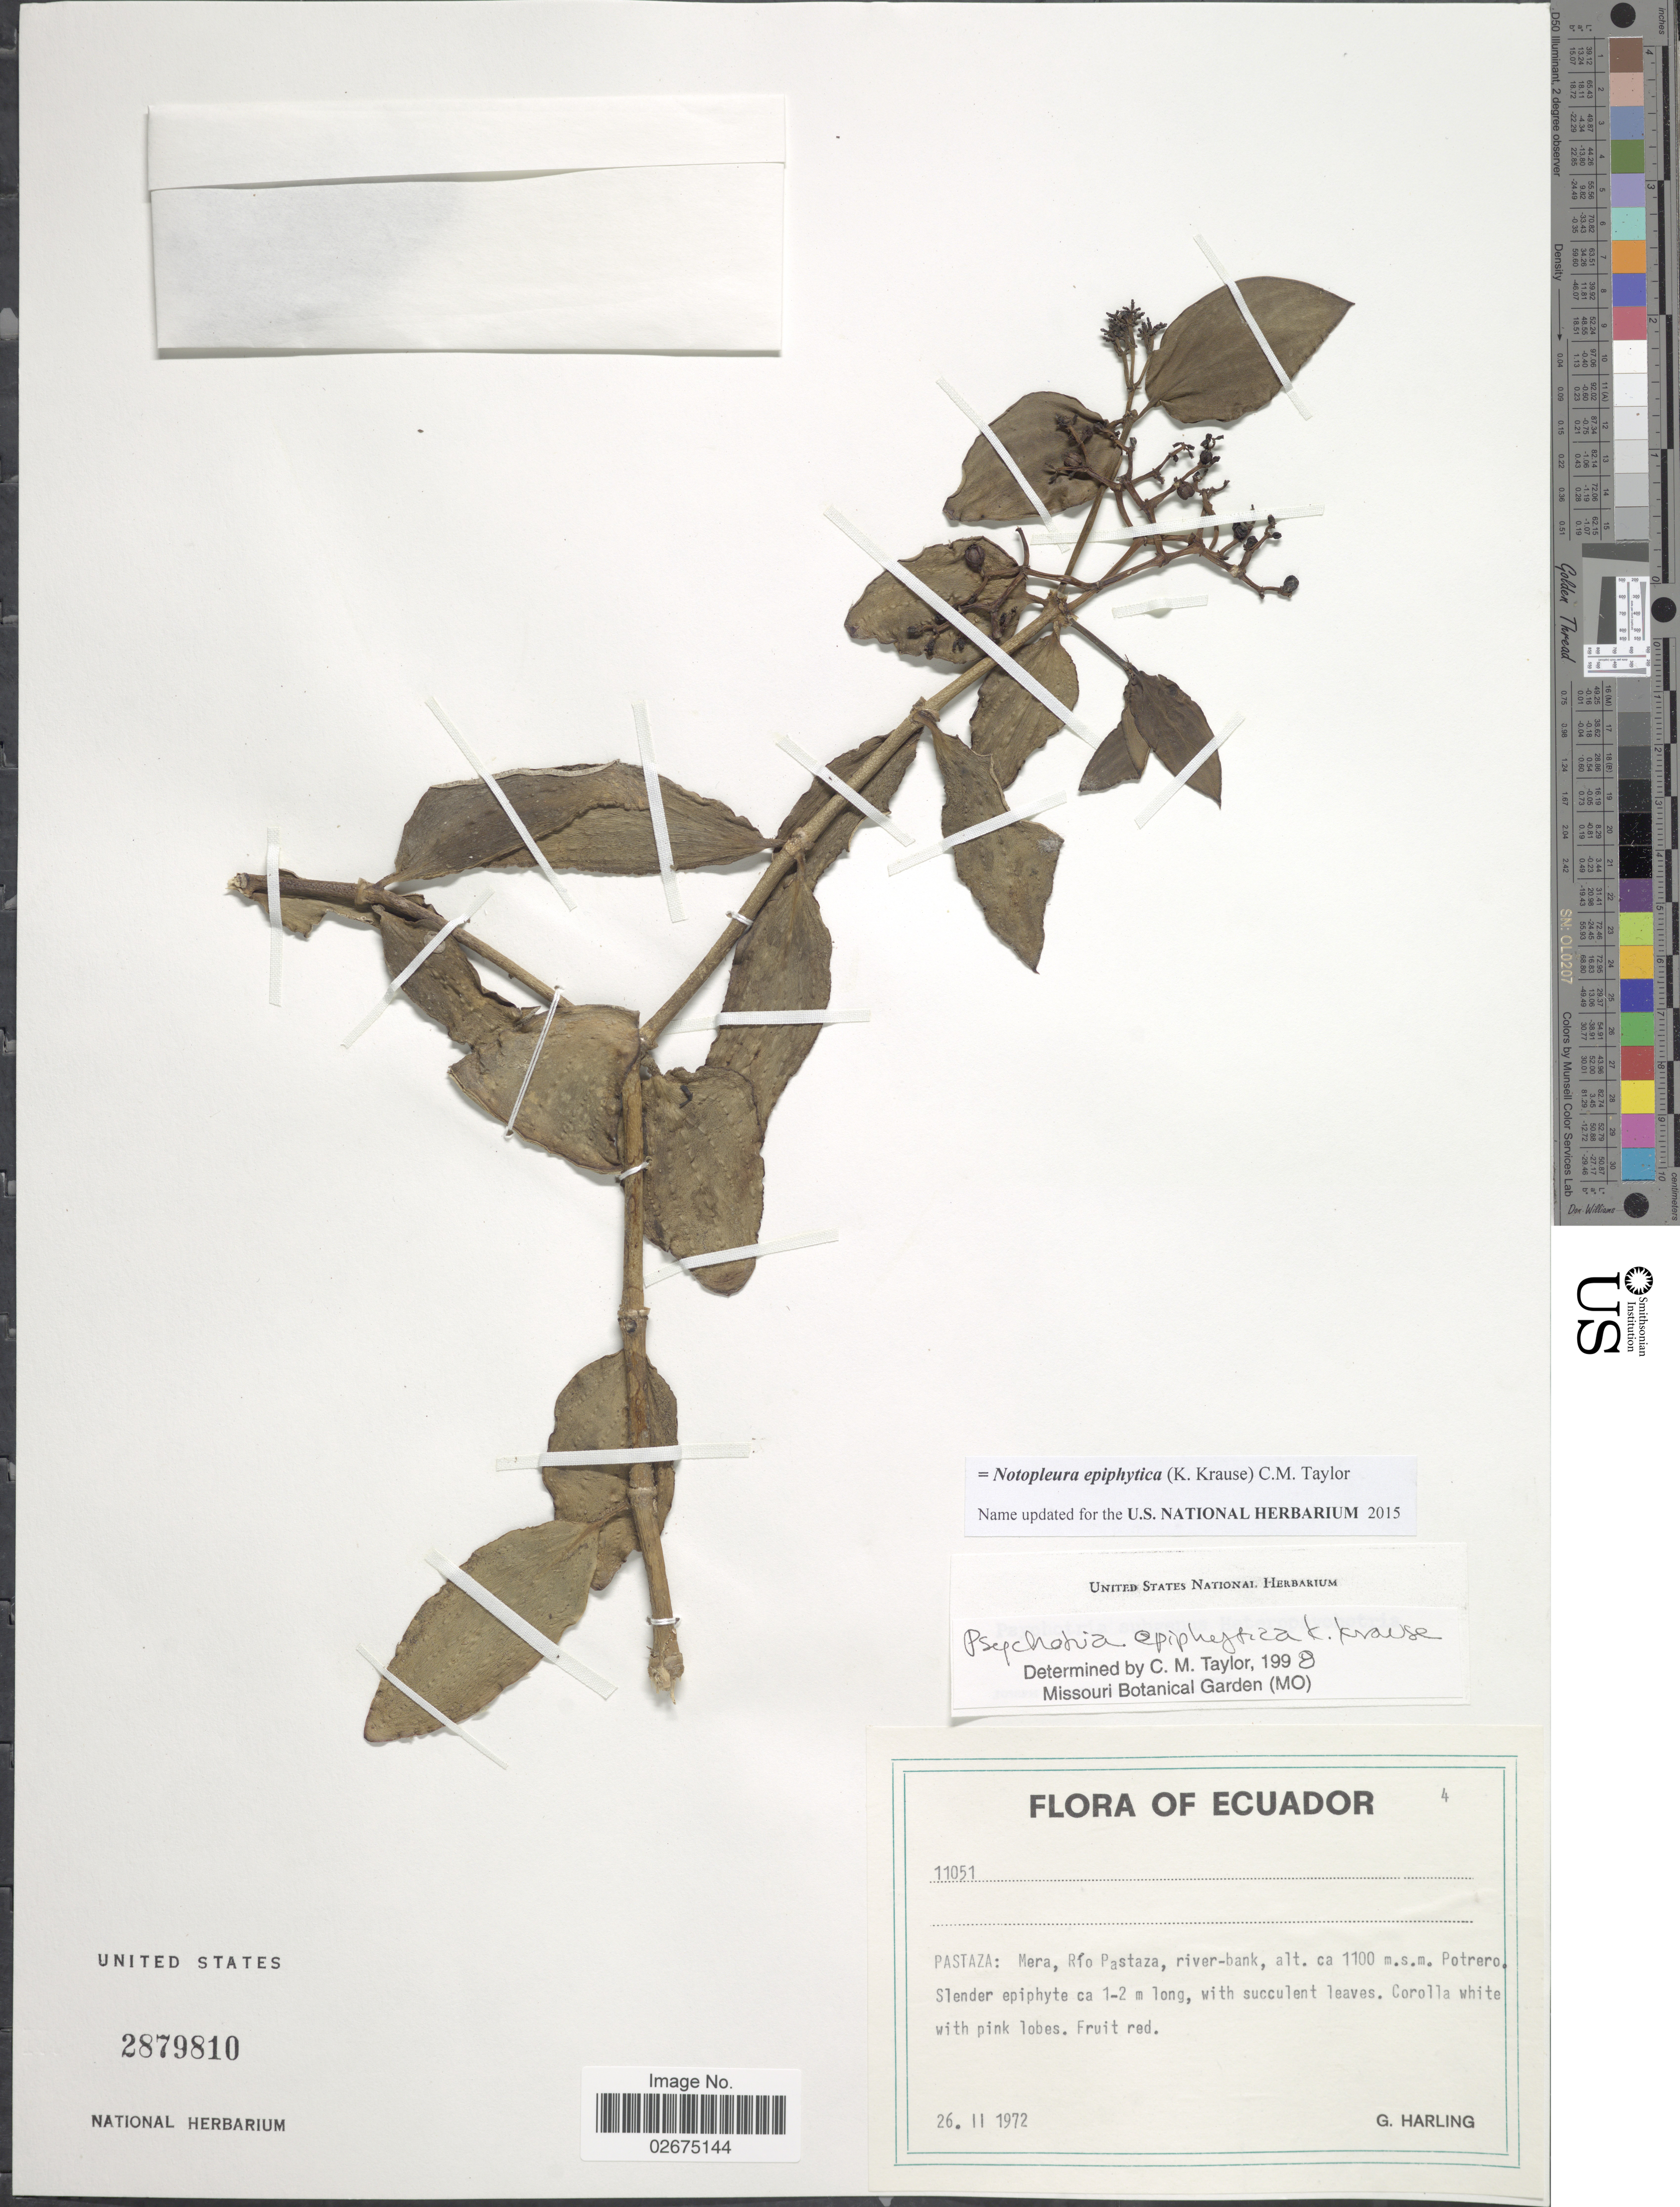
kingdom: Plantae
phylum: Tracheophyta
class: Magnoliopsida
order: Gentianales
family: Rubiaceae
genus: Notopleura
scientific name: Notopleura epiphytica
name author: (K. Krause) C.M. Taylor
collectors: G. Harling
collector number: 11051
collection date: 1972-02-26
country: Ecuador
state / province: Pastaza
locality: Mera, Rio Pastaza, river-bank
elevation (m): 1000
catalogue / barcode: US 2879810